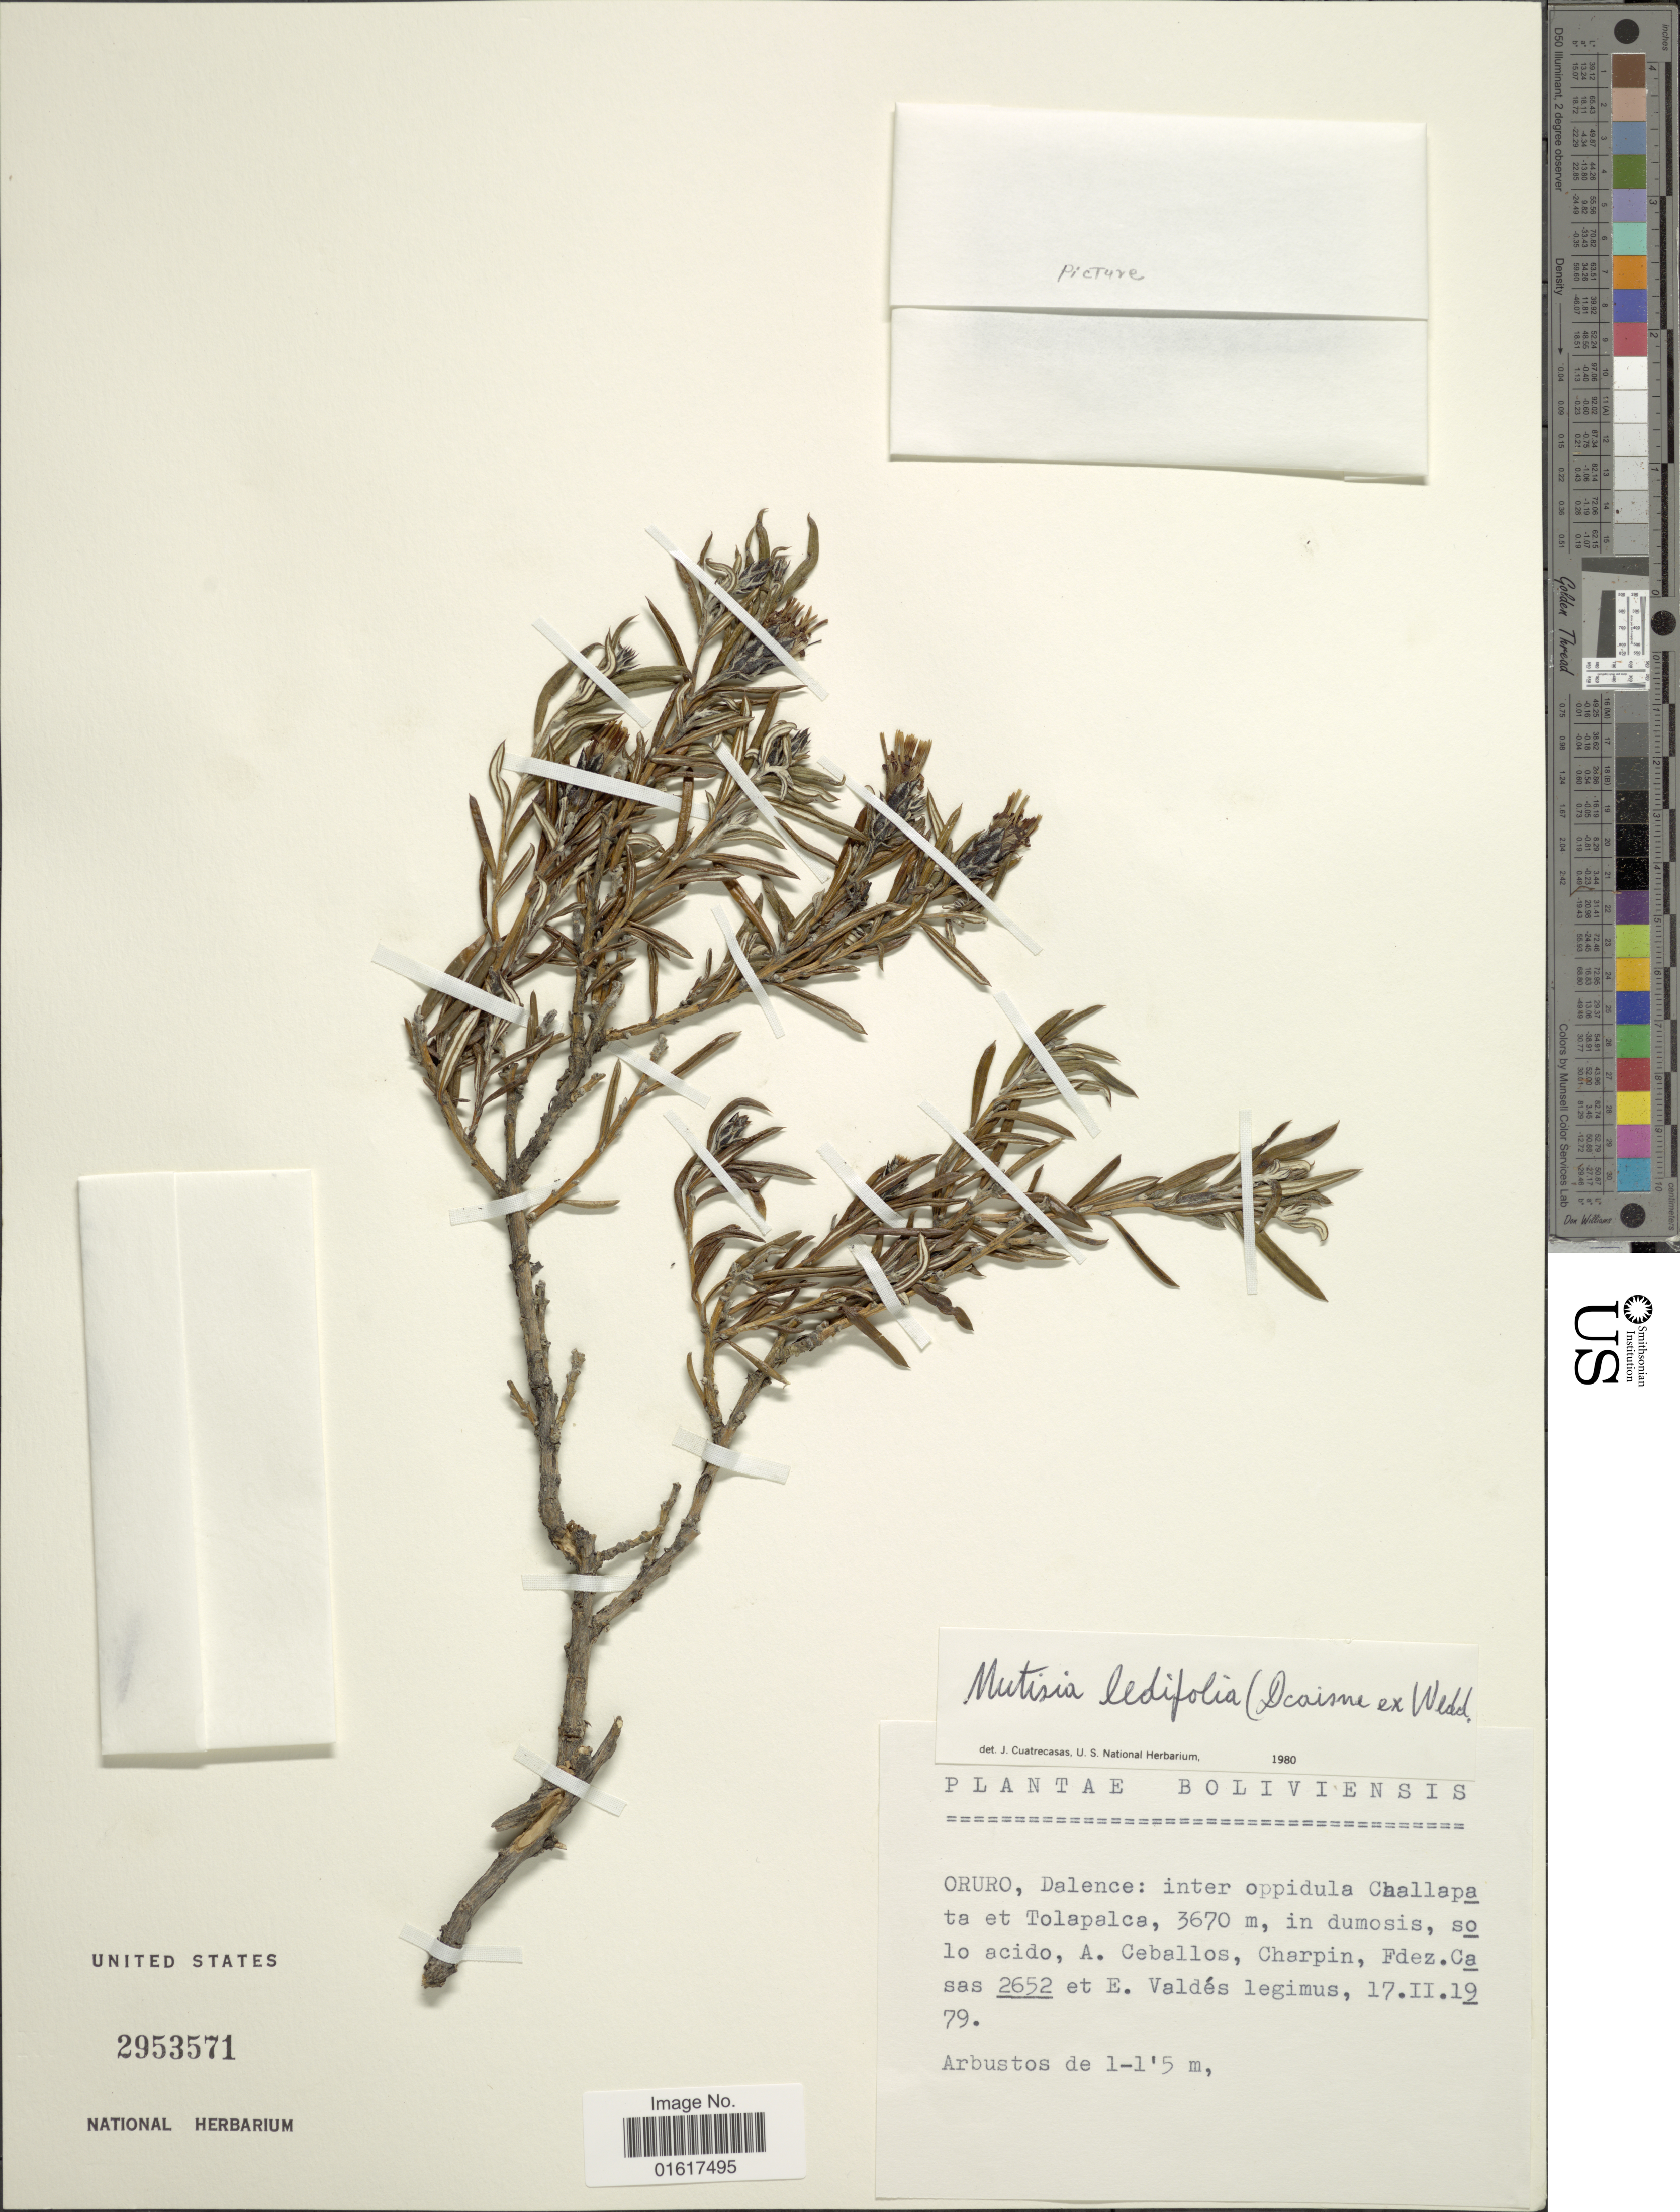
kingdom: Plantae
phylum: Tracheophyta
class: Magnoliopsida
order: Asterales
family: Asteraceae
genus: Mutisia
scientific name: Mutisia ledifolia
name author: Decne. ex Wedd.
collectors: A. Ceballos, A. Charpin, F. Casas & E. Valdés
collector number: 2652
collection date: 1979-02-17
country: Bolivia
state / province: Oruro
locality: Dalence: inter oppidula Challapata et Tolapalca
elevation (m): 3670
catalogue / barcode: US 2953571